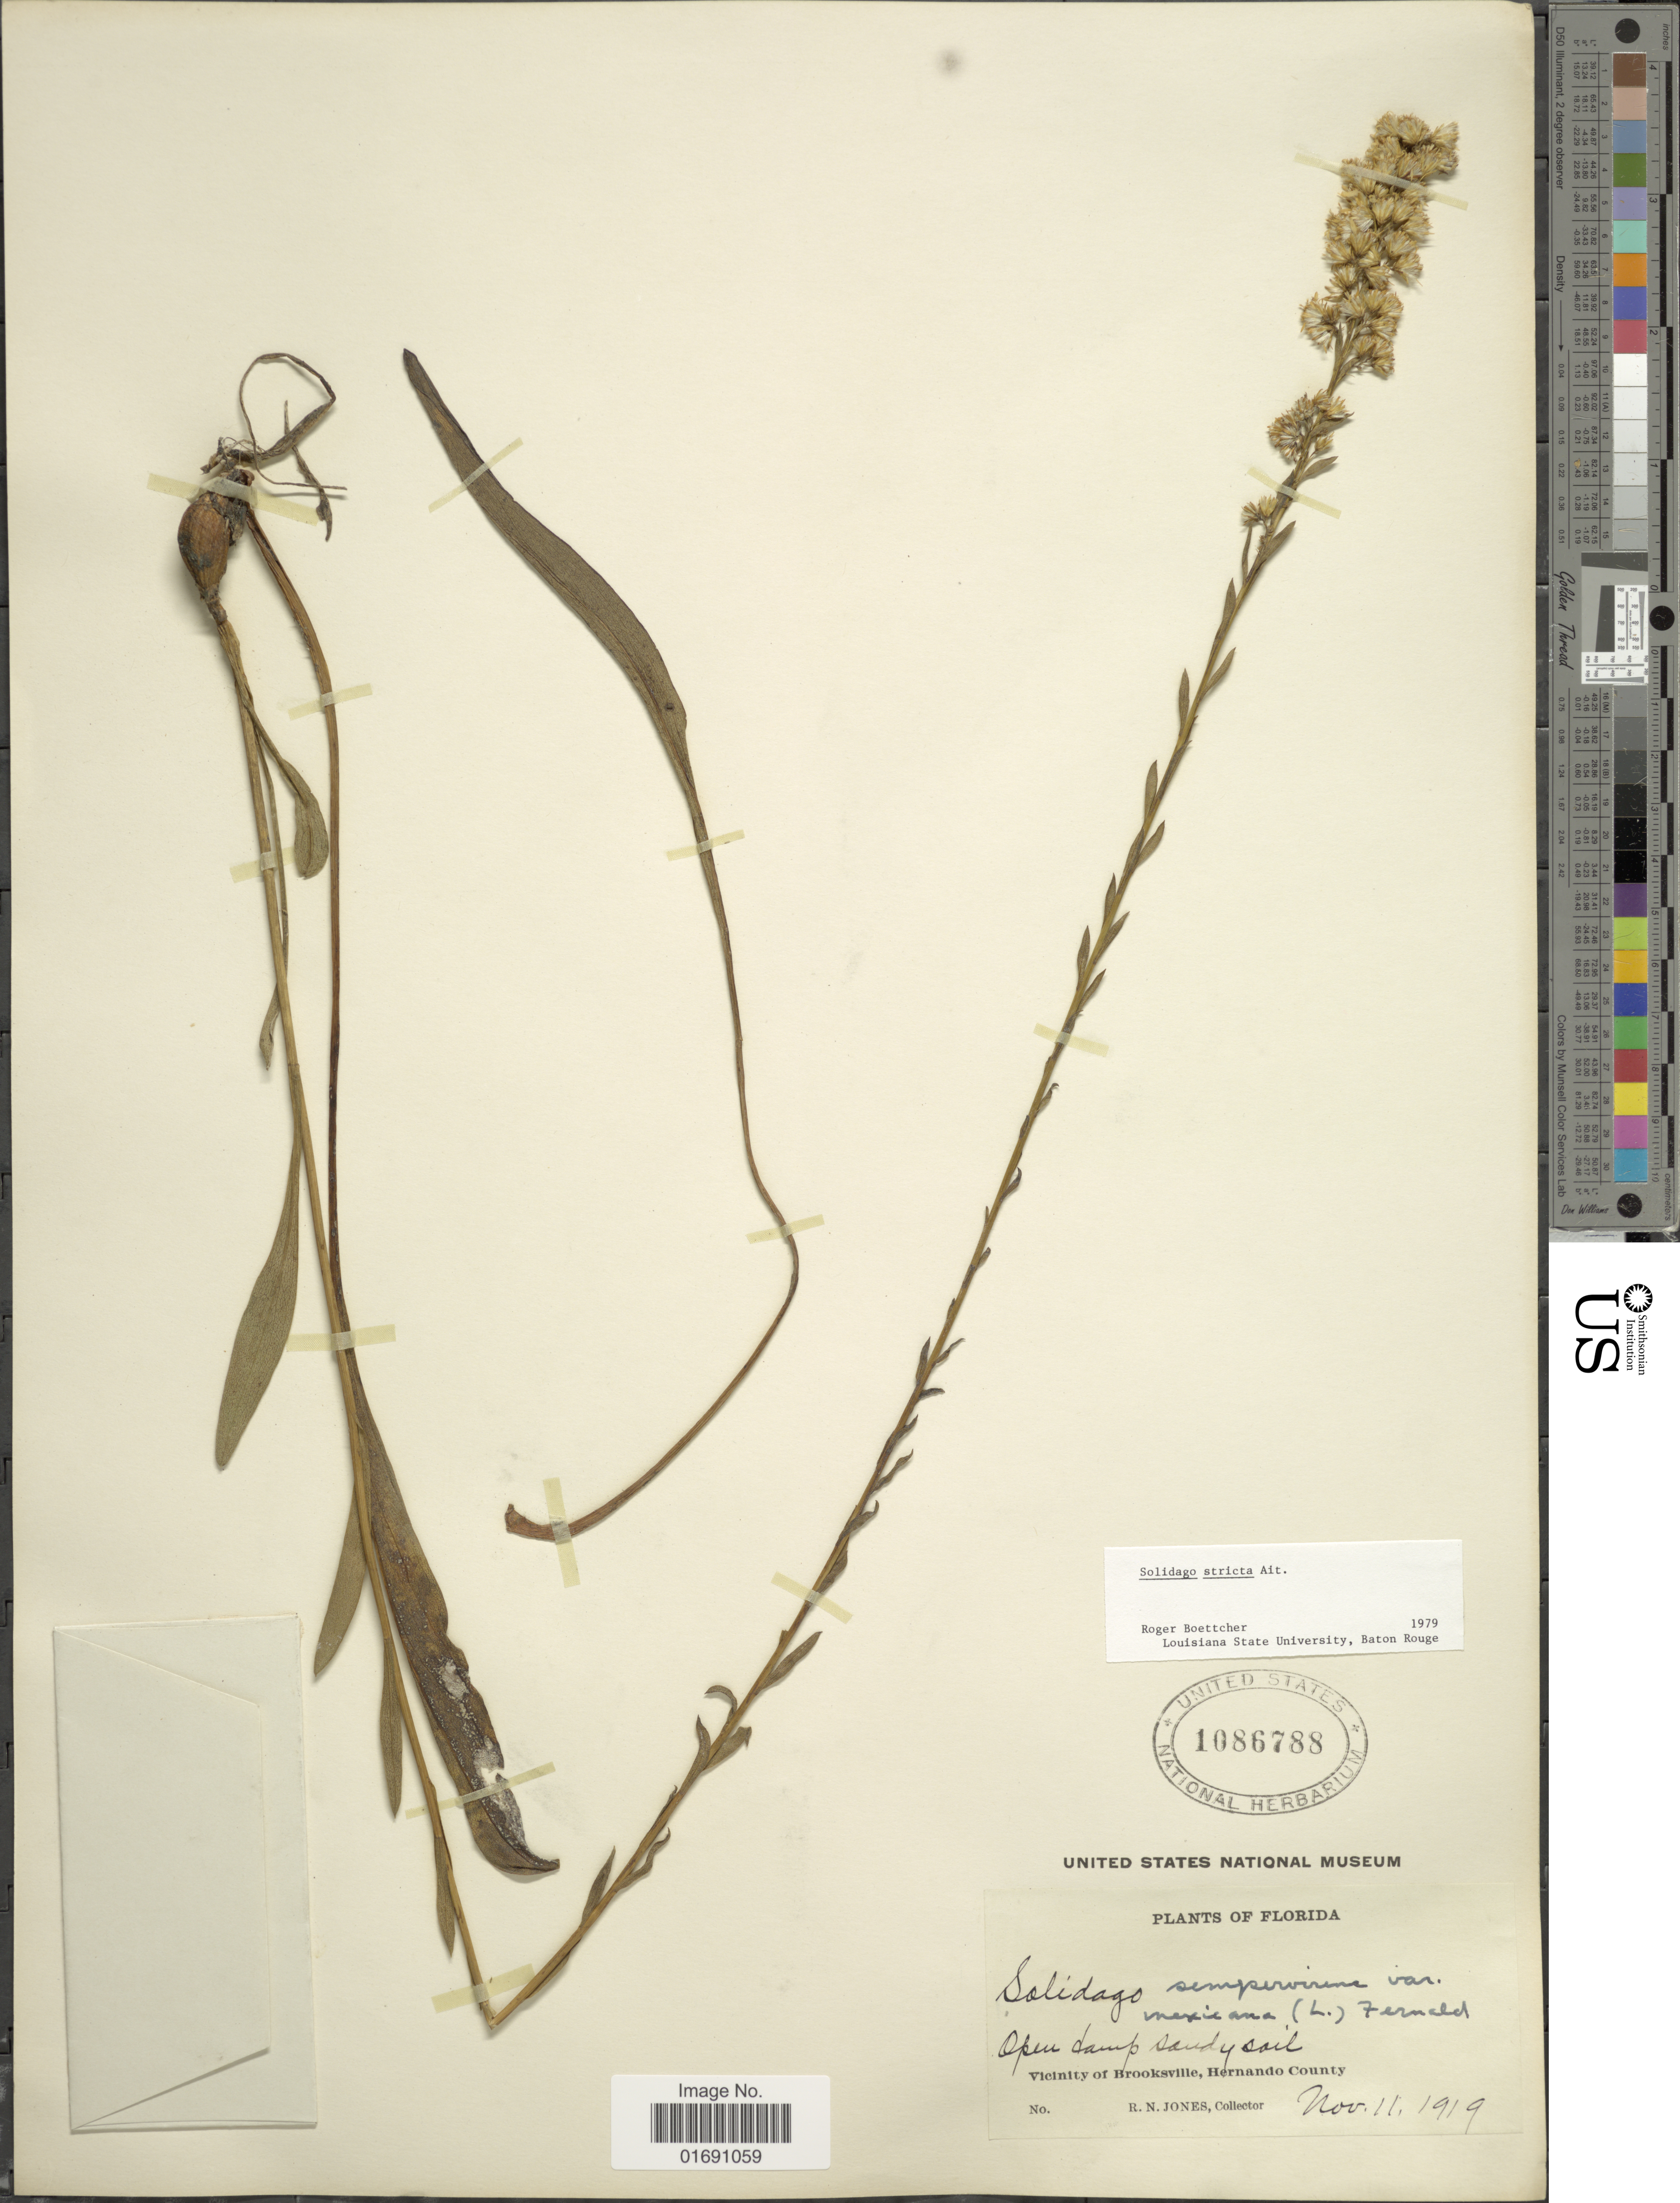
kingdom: Plantae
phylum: Tracheophyta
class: Magnoliopsida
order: Asterales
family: Asteraceae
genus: Solidago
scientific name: Solidago stricta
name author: Aiton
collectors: R. N. Jones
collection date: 1919-11-11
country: United States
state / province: Florida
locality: Open damp sandy soil, Vicinity of Brooksville, Hernando County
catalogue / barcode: US 1086788